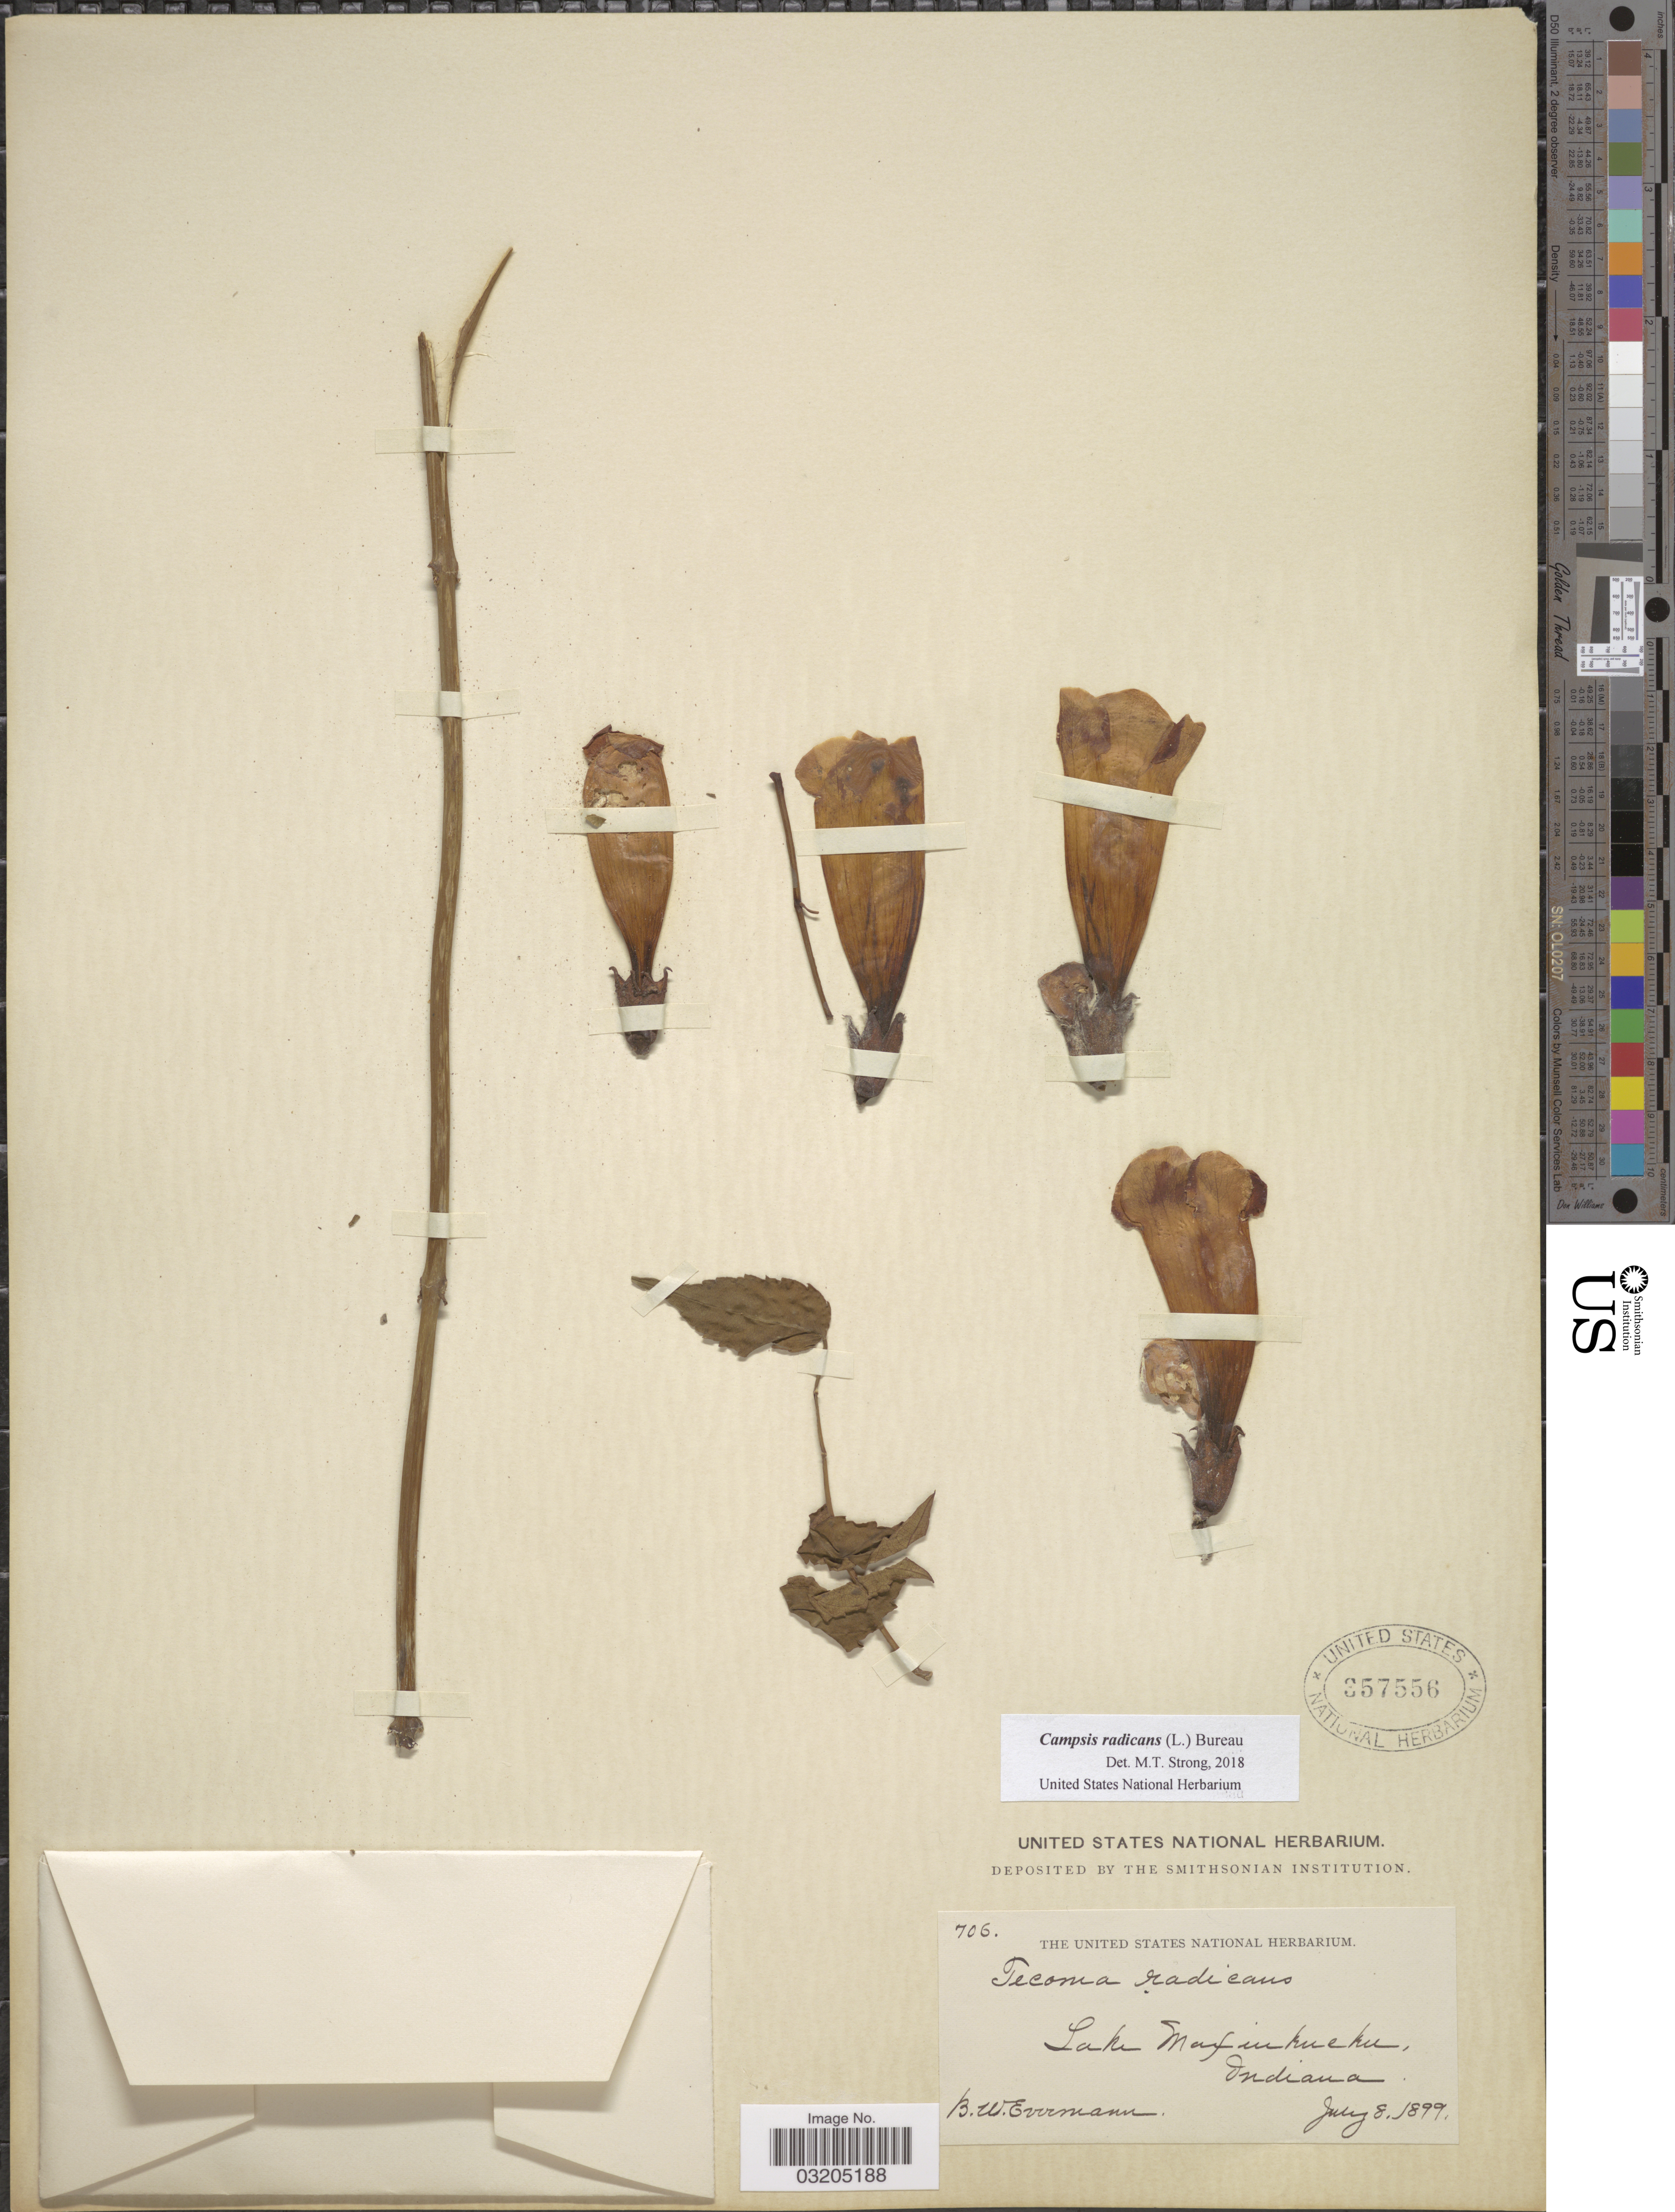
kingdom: Plantae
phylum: Tracheophyta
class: Magnoliopsida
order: Lamiales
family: Bignoniaceae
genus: Campsis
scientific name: Campsis radicans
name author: (L.) Seem.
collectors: B. W. Evermann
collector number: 706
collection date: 1899-07-08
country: United States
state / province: Indiana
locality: Lake Maxinkuckee.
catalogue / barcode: US 357556